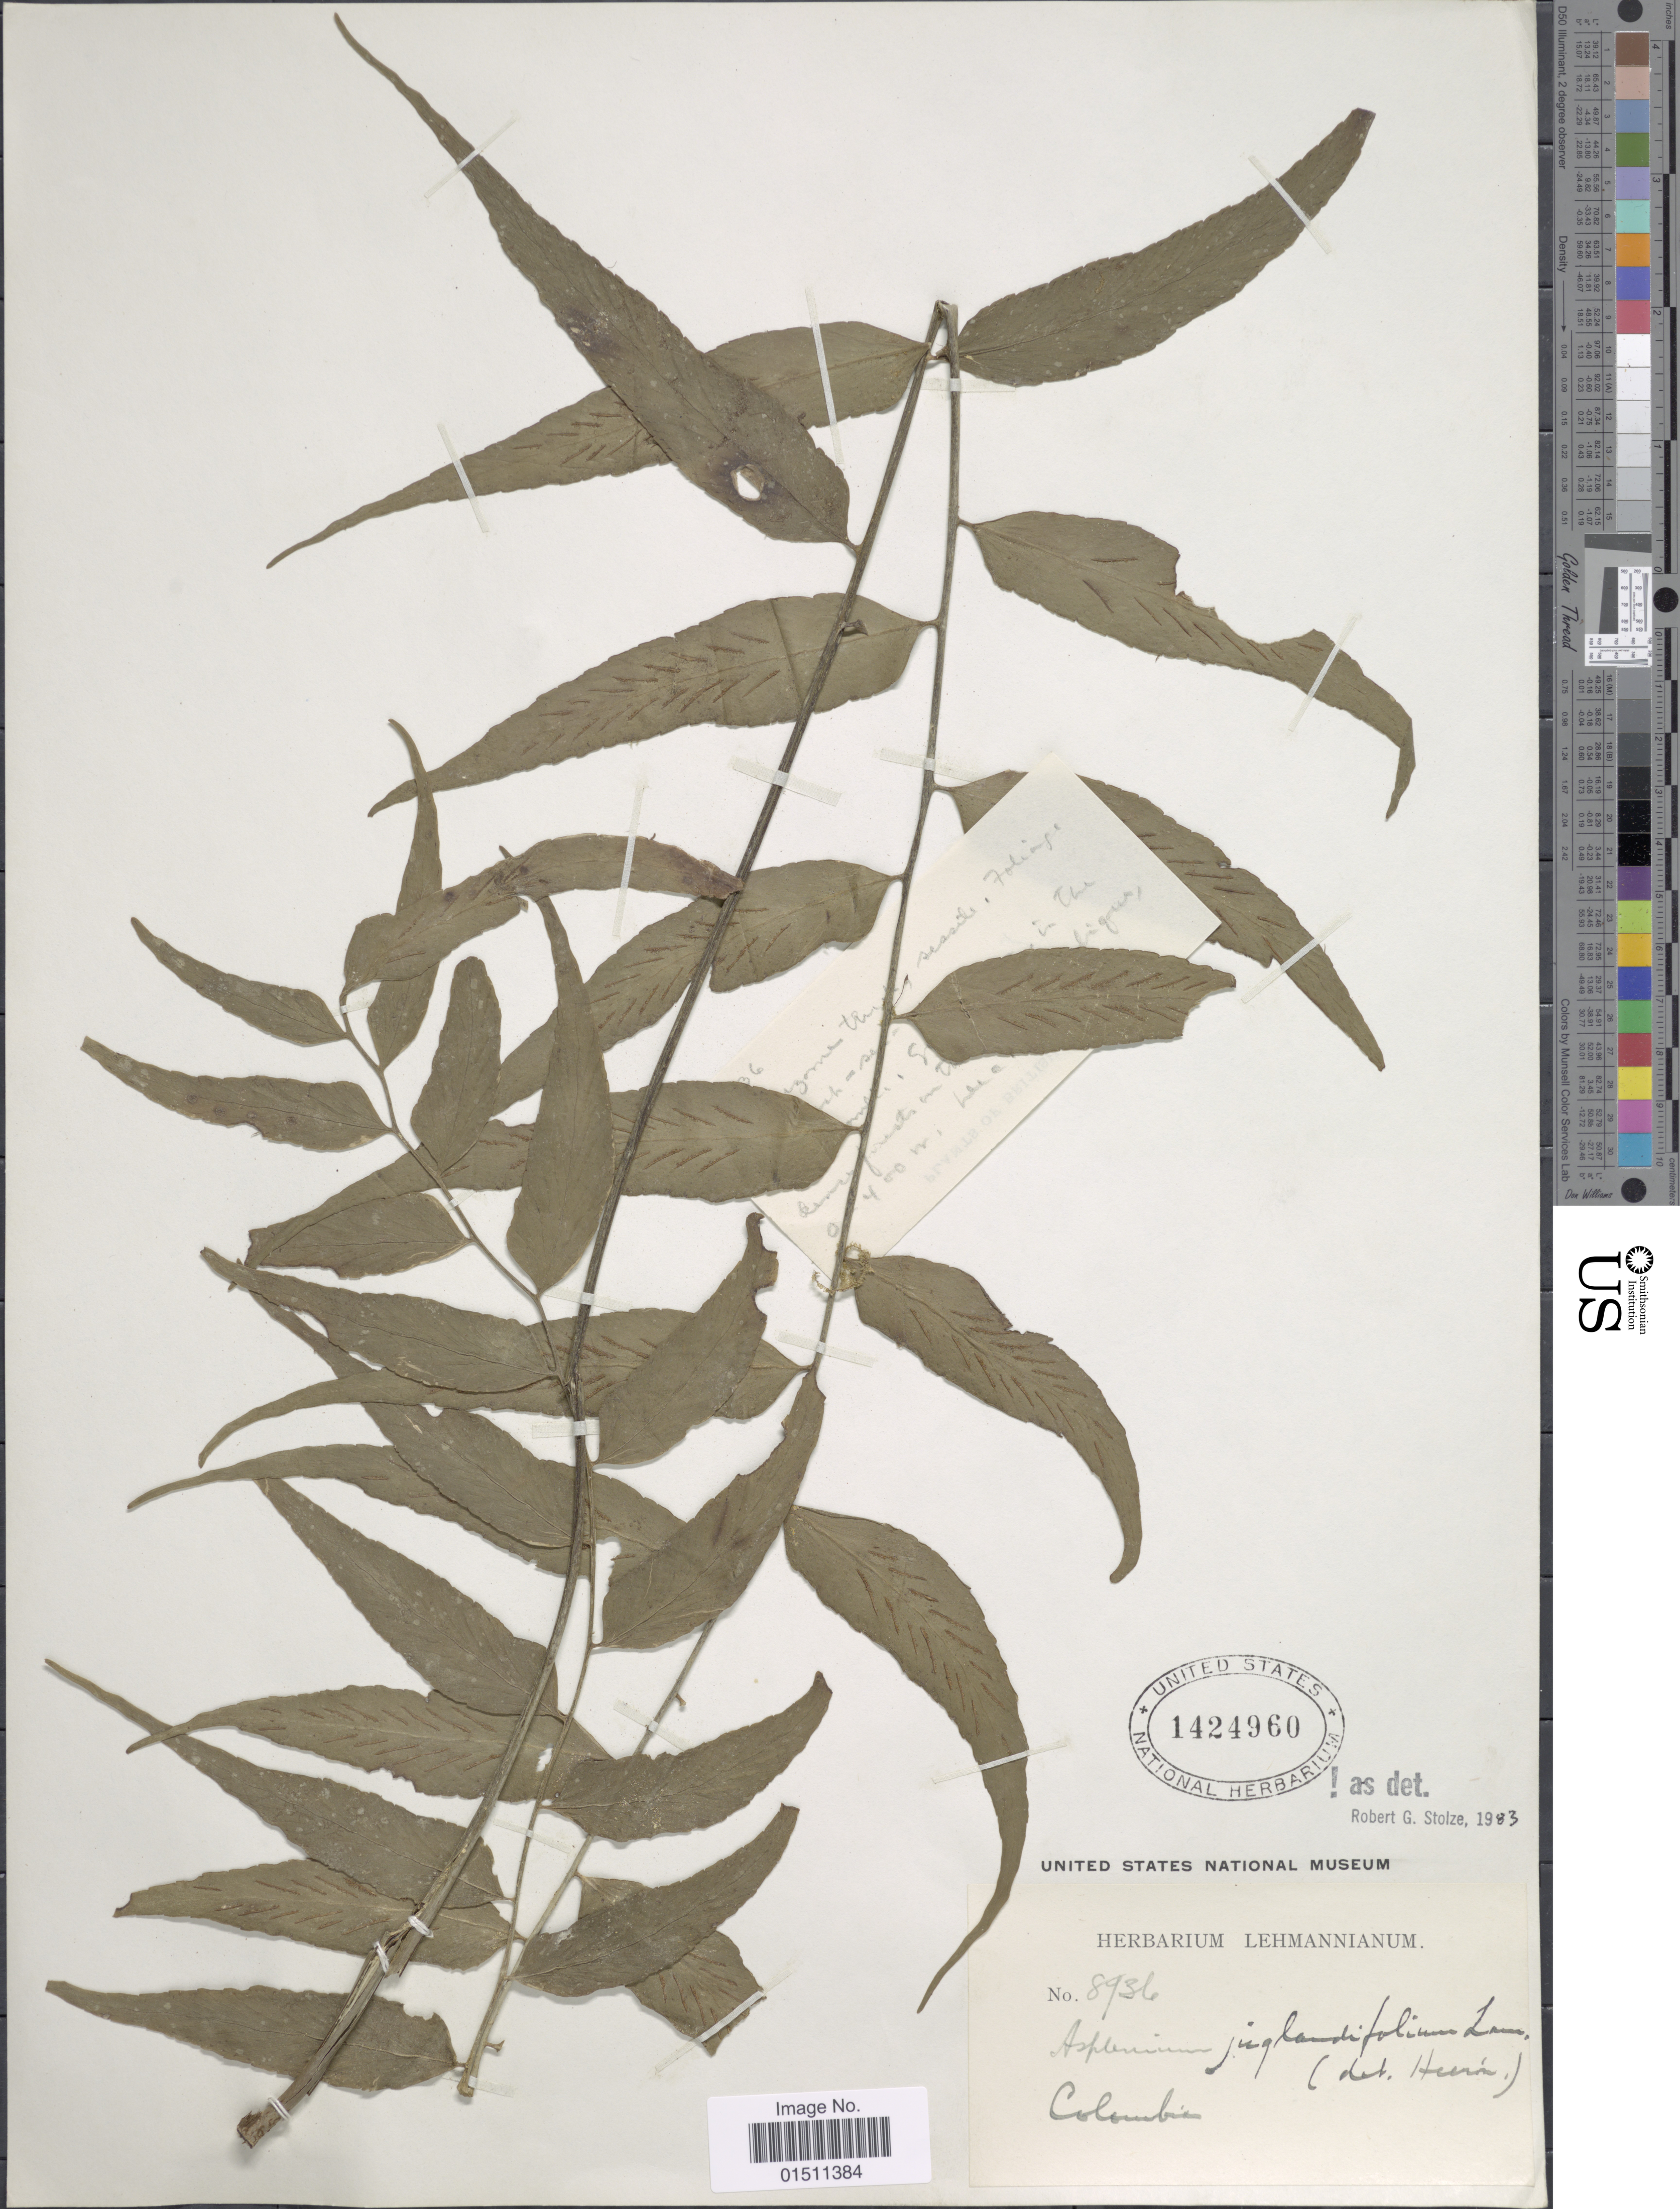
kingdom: Plantae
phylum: Tracheophyta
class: Polypodiopsida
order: Polypodiales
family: Aspleniaceae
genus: Asplenium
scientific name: Asplenium juglandifolium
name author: Lam.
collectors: ex herb. Lehmannianum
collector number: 8936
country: Colombia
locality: Colombia.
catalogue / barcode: US 1424960